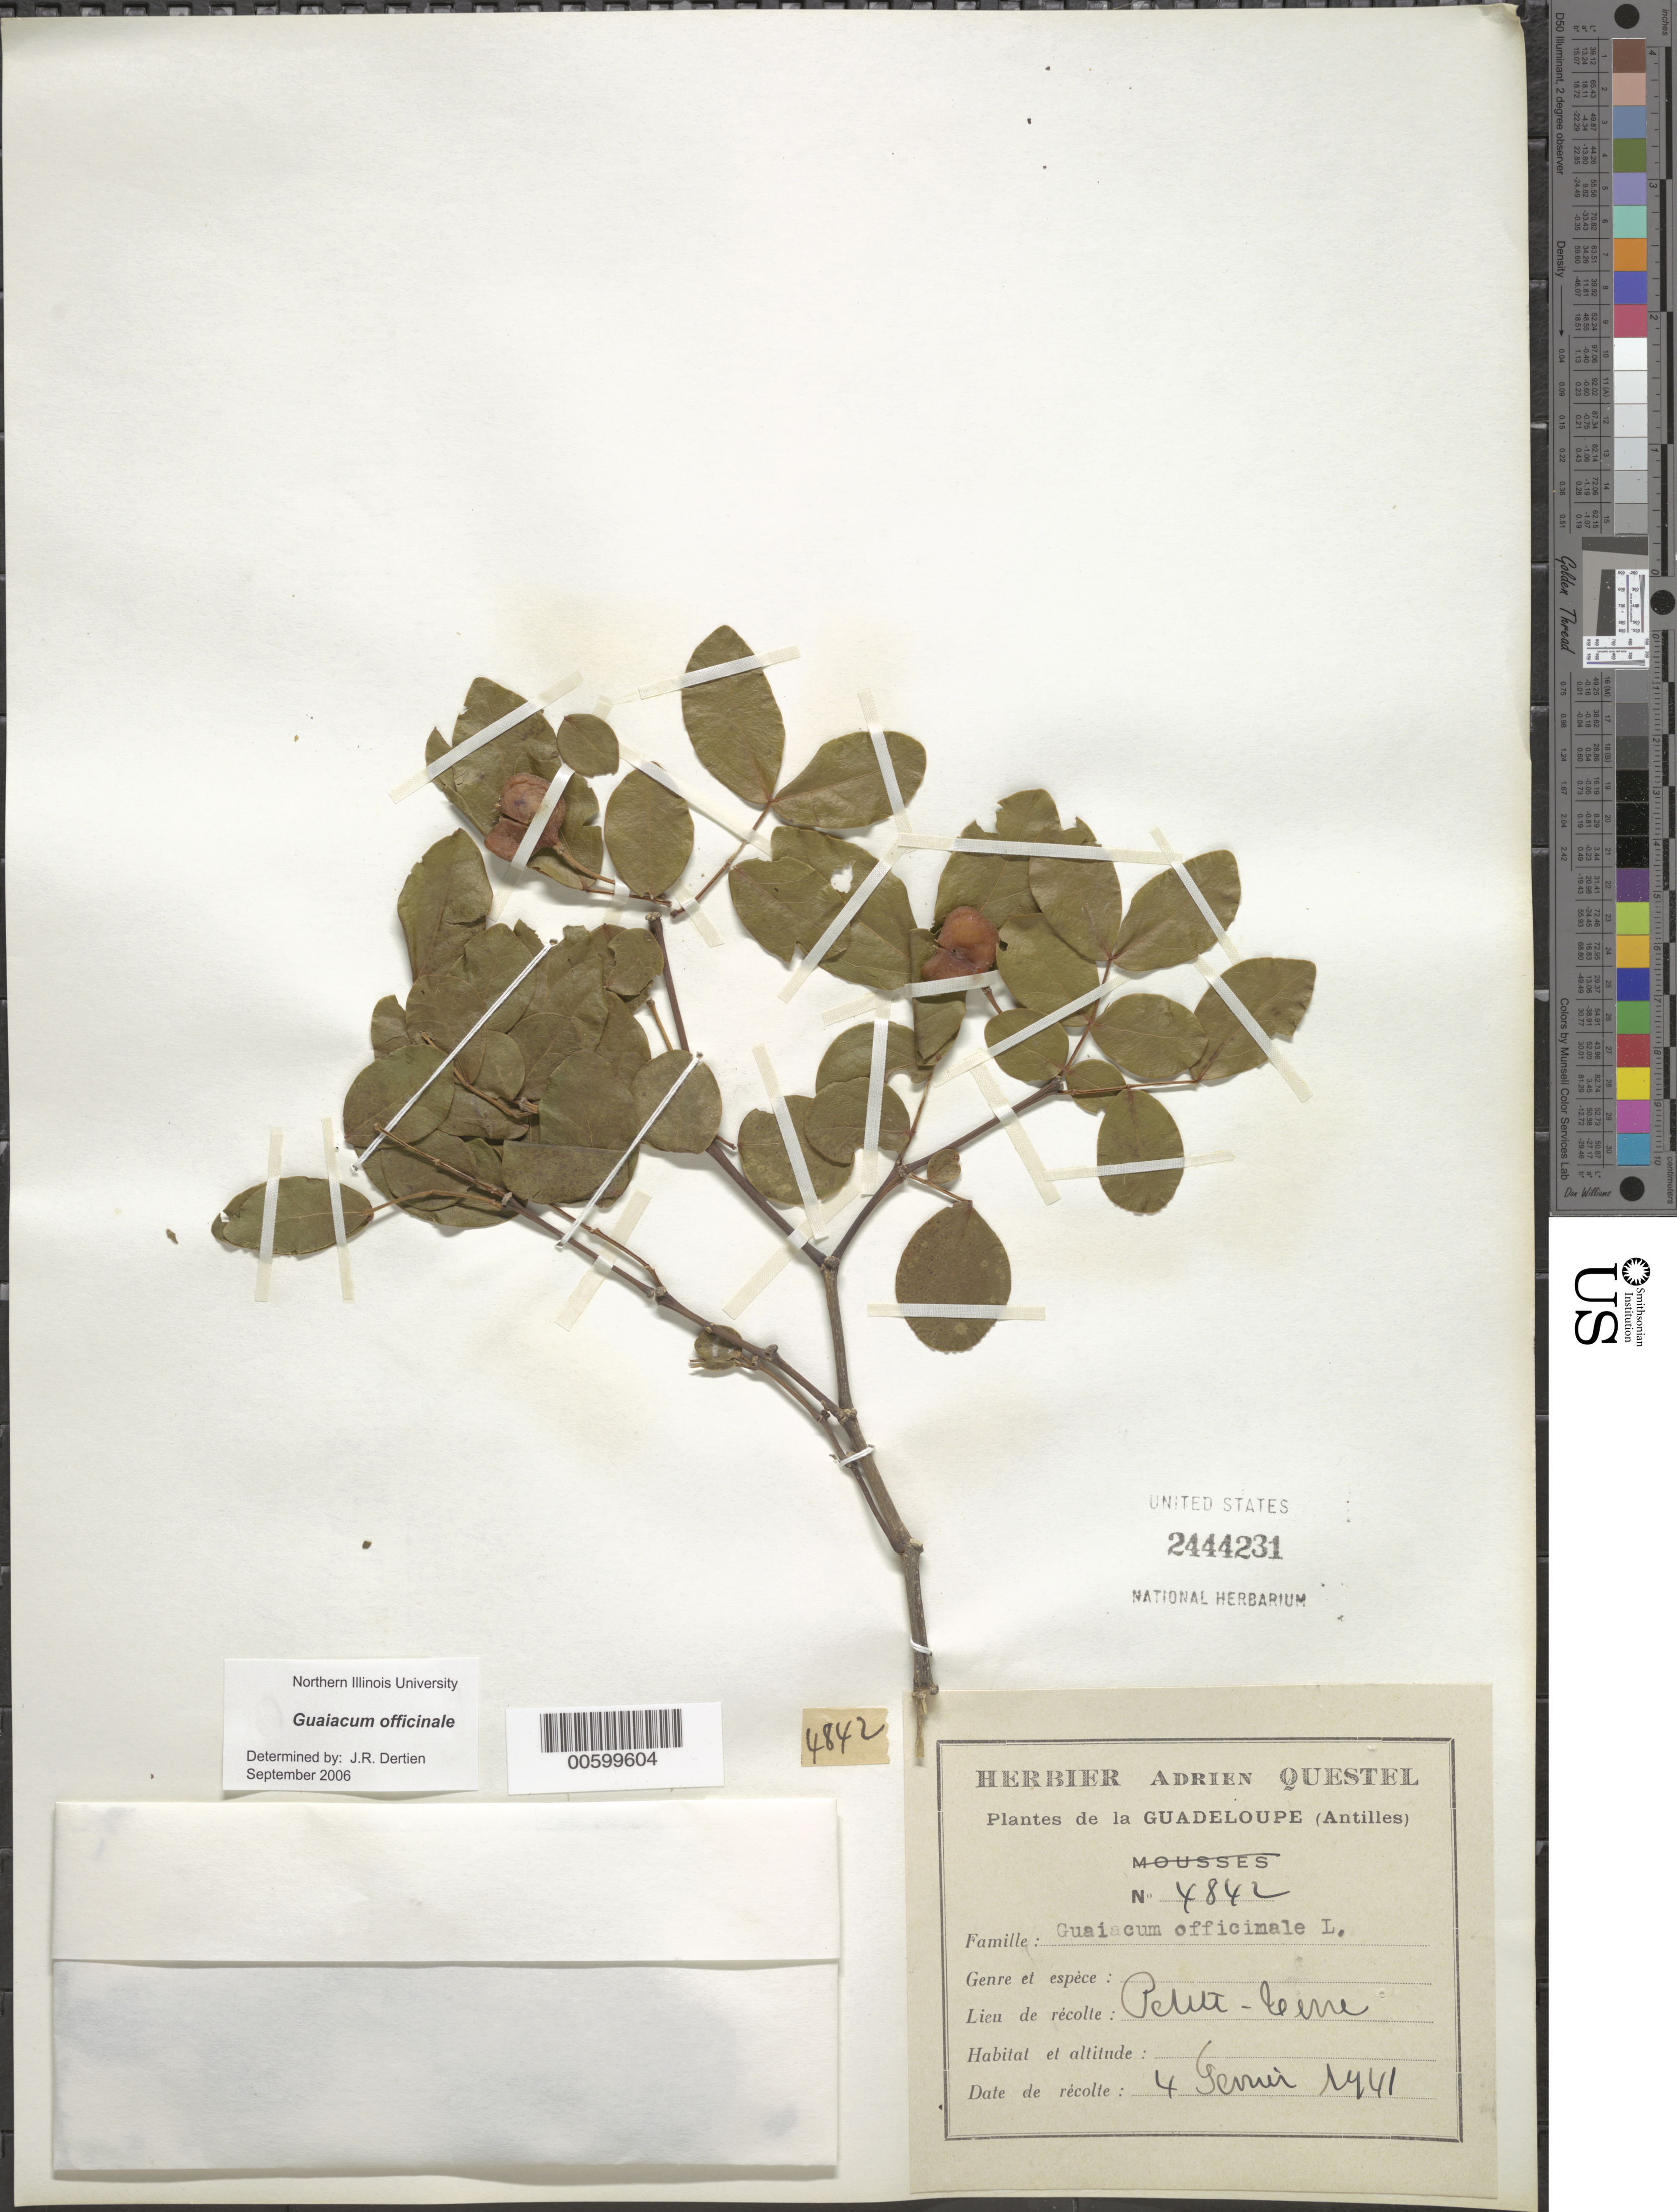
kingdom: Plantae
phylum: Tracheophyta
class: Magnoliopsida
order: Zygophyllales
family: Zygophyllaceae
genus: Guaiacum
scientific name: Guaiacum officinale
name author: L.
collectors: A. Questel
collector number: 4842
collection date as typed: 04 Jan 1941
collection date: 1941-01-04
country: Guadeloupe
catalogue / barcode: US 2444231